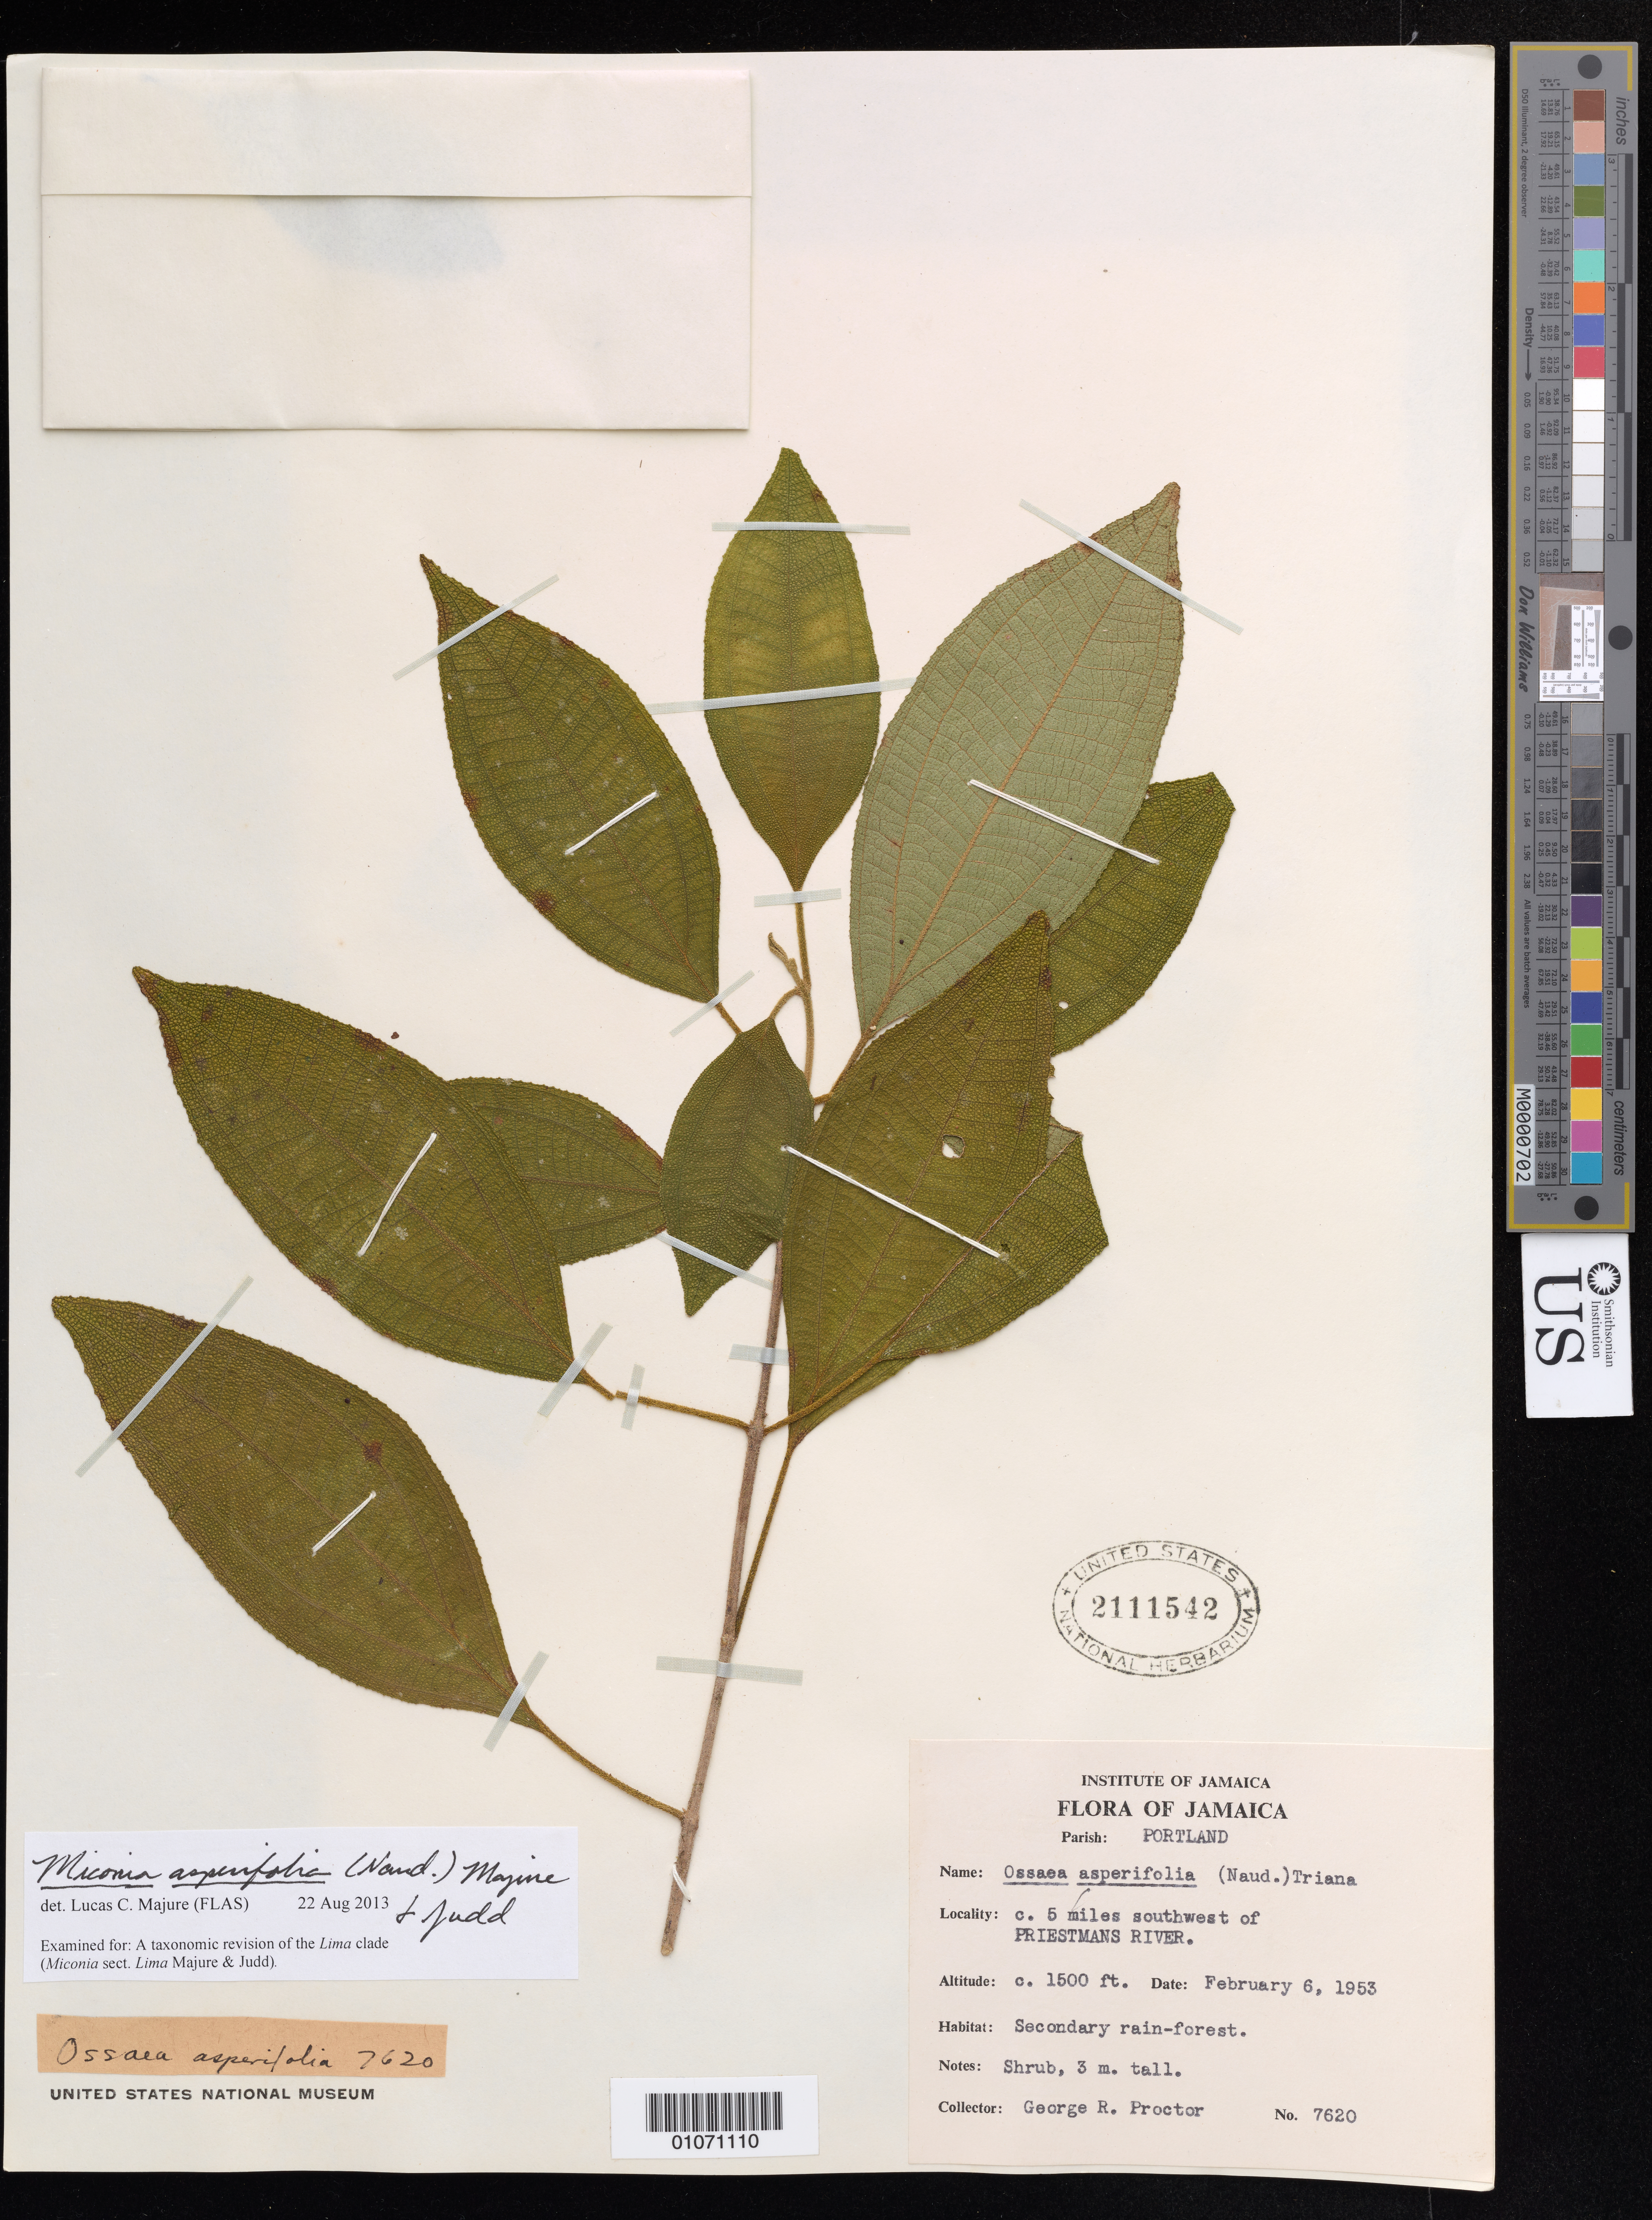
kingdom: Plantae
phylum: Tracheophyta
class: Magnoliopsida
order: Myrtales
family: Melastomataceae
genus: Miconia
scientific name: Miconia asperifolia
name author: (Naudin) Majure & Judd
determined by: Majure, Lucas C., (FLAS), University of Florida (UNITED STATES)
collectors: G. R. Proctor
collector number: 7620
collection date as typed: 06 Feb 1953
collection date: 1953-02-06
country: Jamaica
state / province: Portland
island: Jamaica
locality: Priestmans River, about 5 miles SW of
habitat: Secondary rainforest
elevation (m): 457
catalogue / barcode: US 2111542